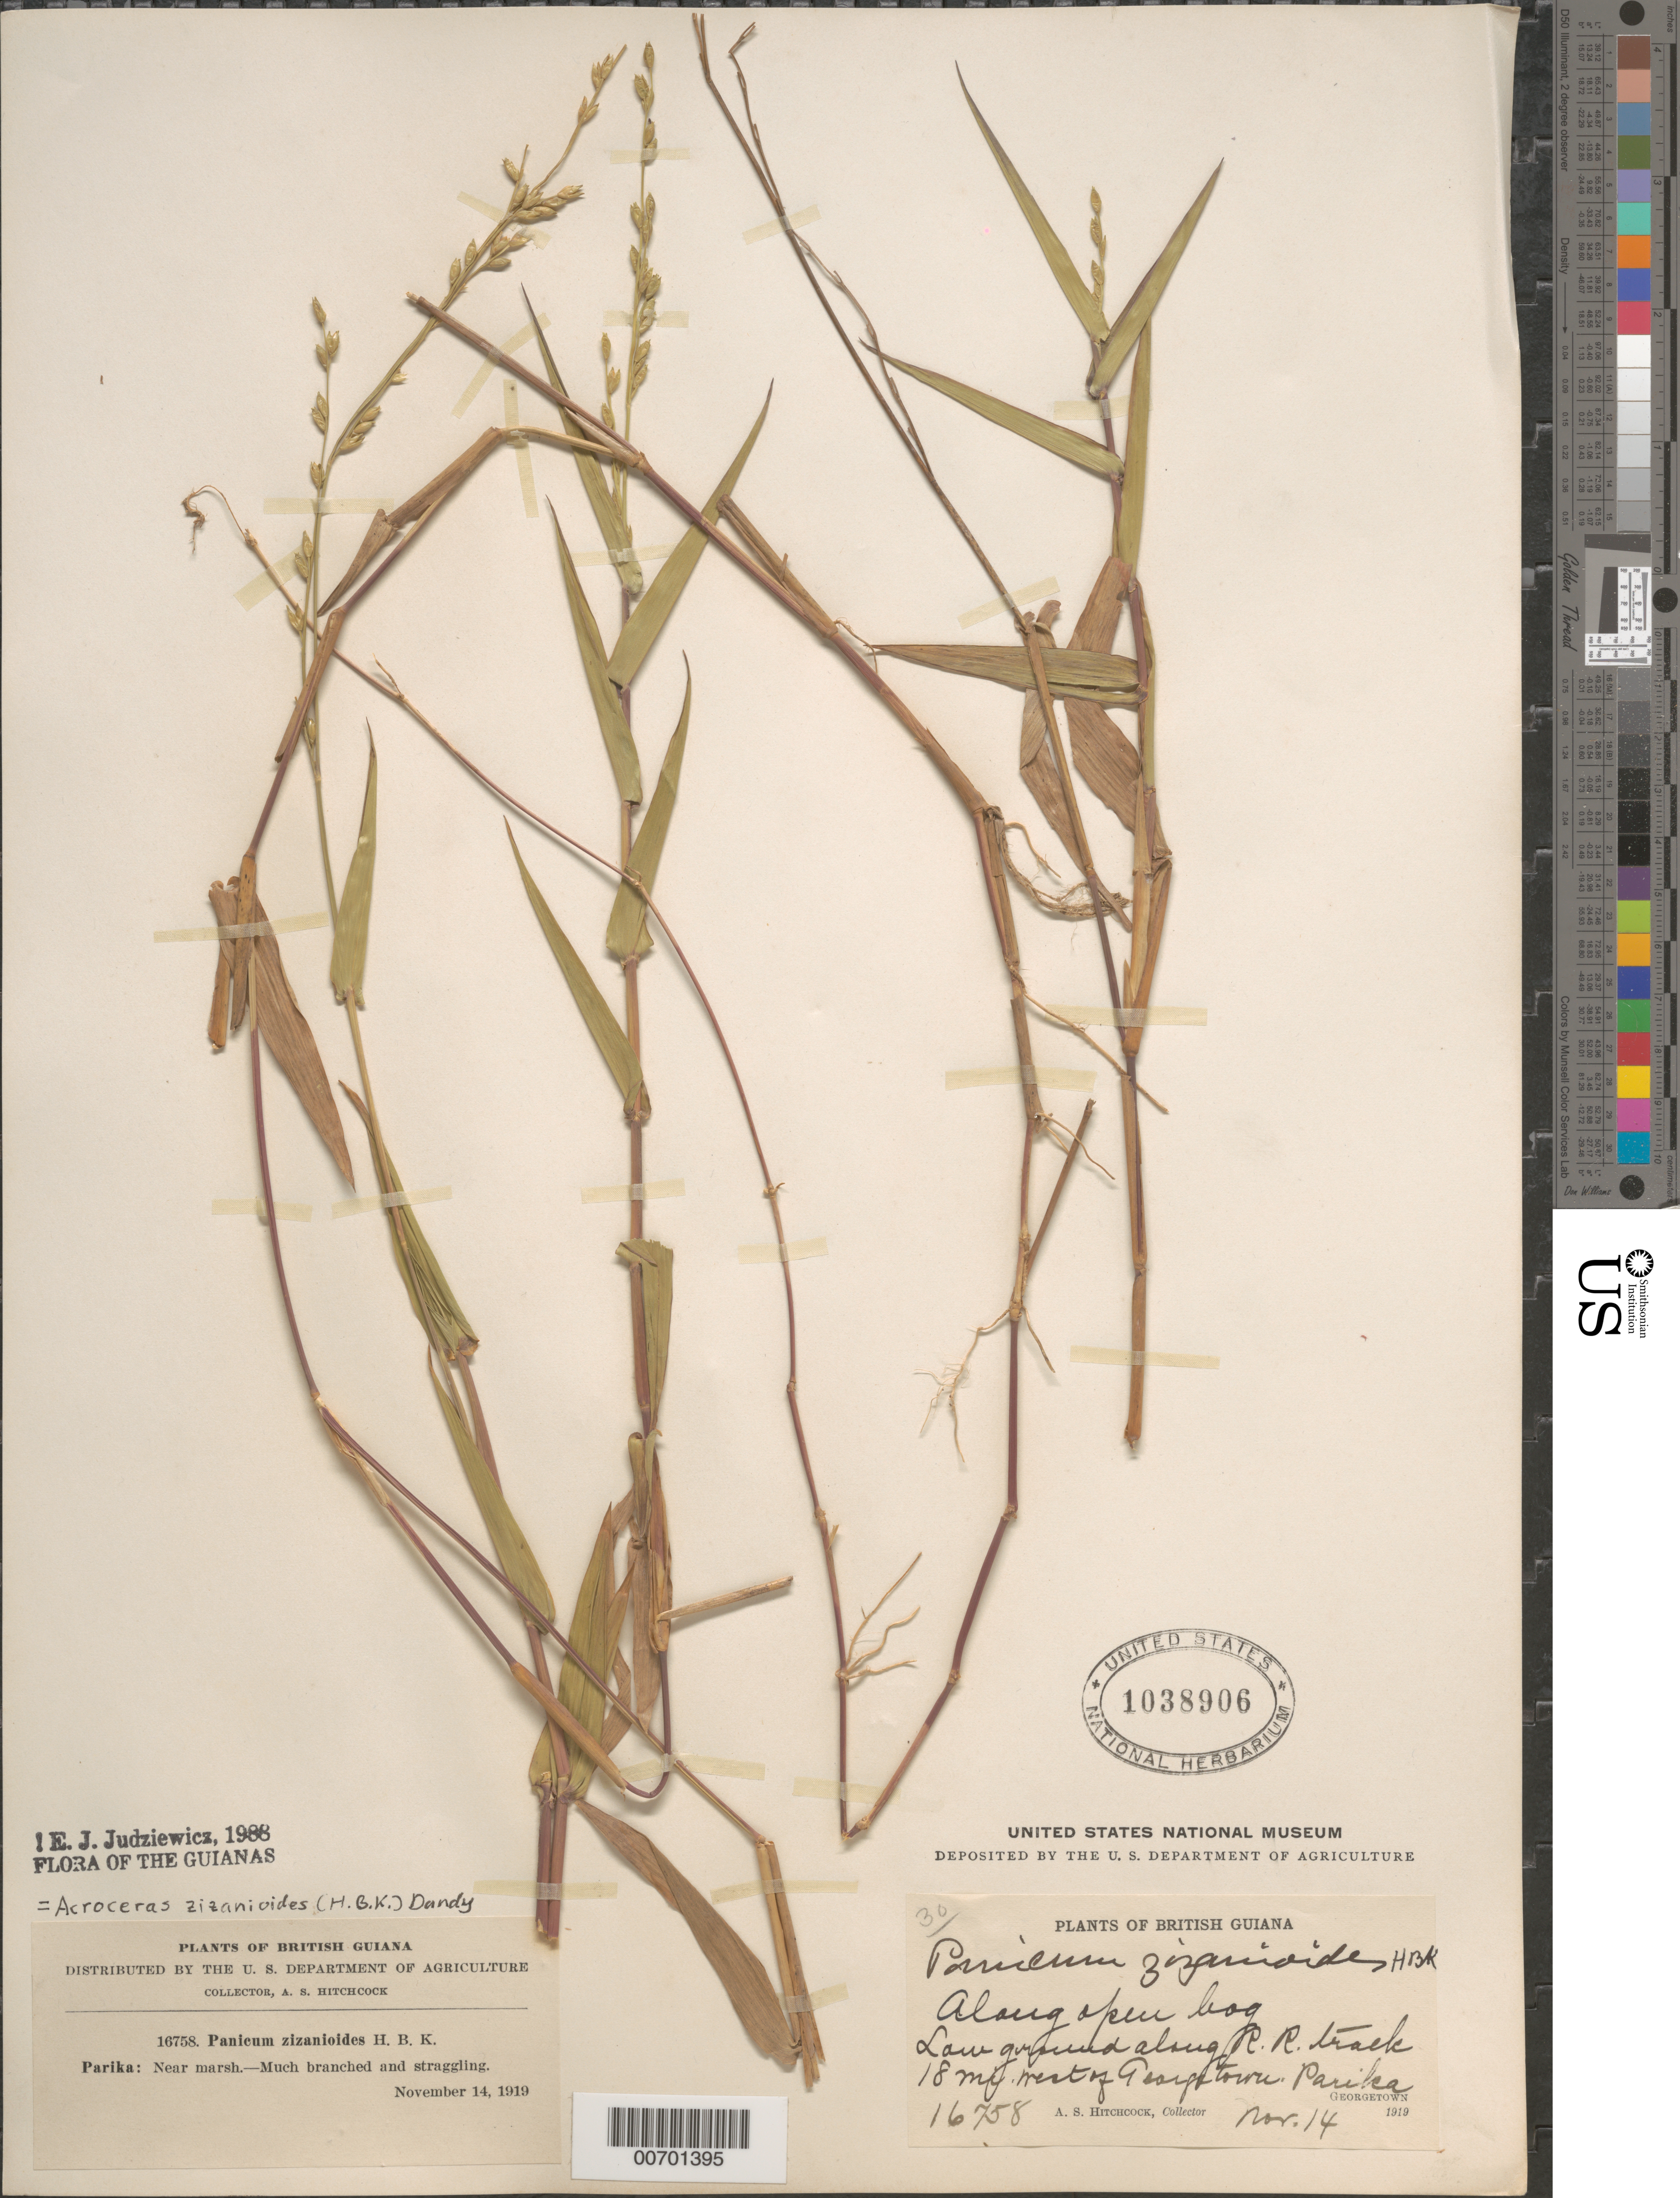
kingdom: Plantae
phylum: Tracheophyta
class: Liliopsida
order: Poales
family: Poaceae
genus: Acroceras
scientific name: Acroceras zizanioides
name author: (Kunth) Dandy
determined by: Judziewicz, E. J.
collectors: A. S. Hitchcock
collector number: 16758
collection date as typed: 14-Nov-19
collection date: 1919-11-14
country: Guyana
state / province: Essequibo Isl-W. Demerara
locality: Parika, 18 mi. W of Georgetown, on Essequibo R.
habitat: Low ground, along open bog, along R.R. track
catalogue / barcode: US 1038906